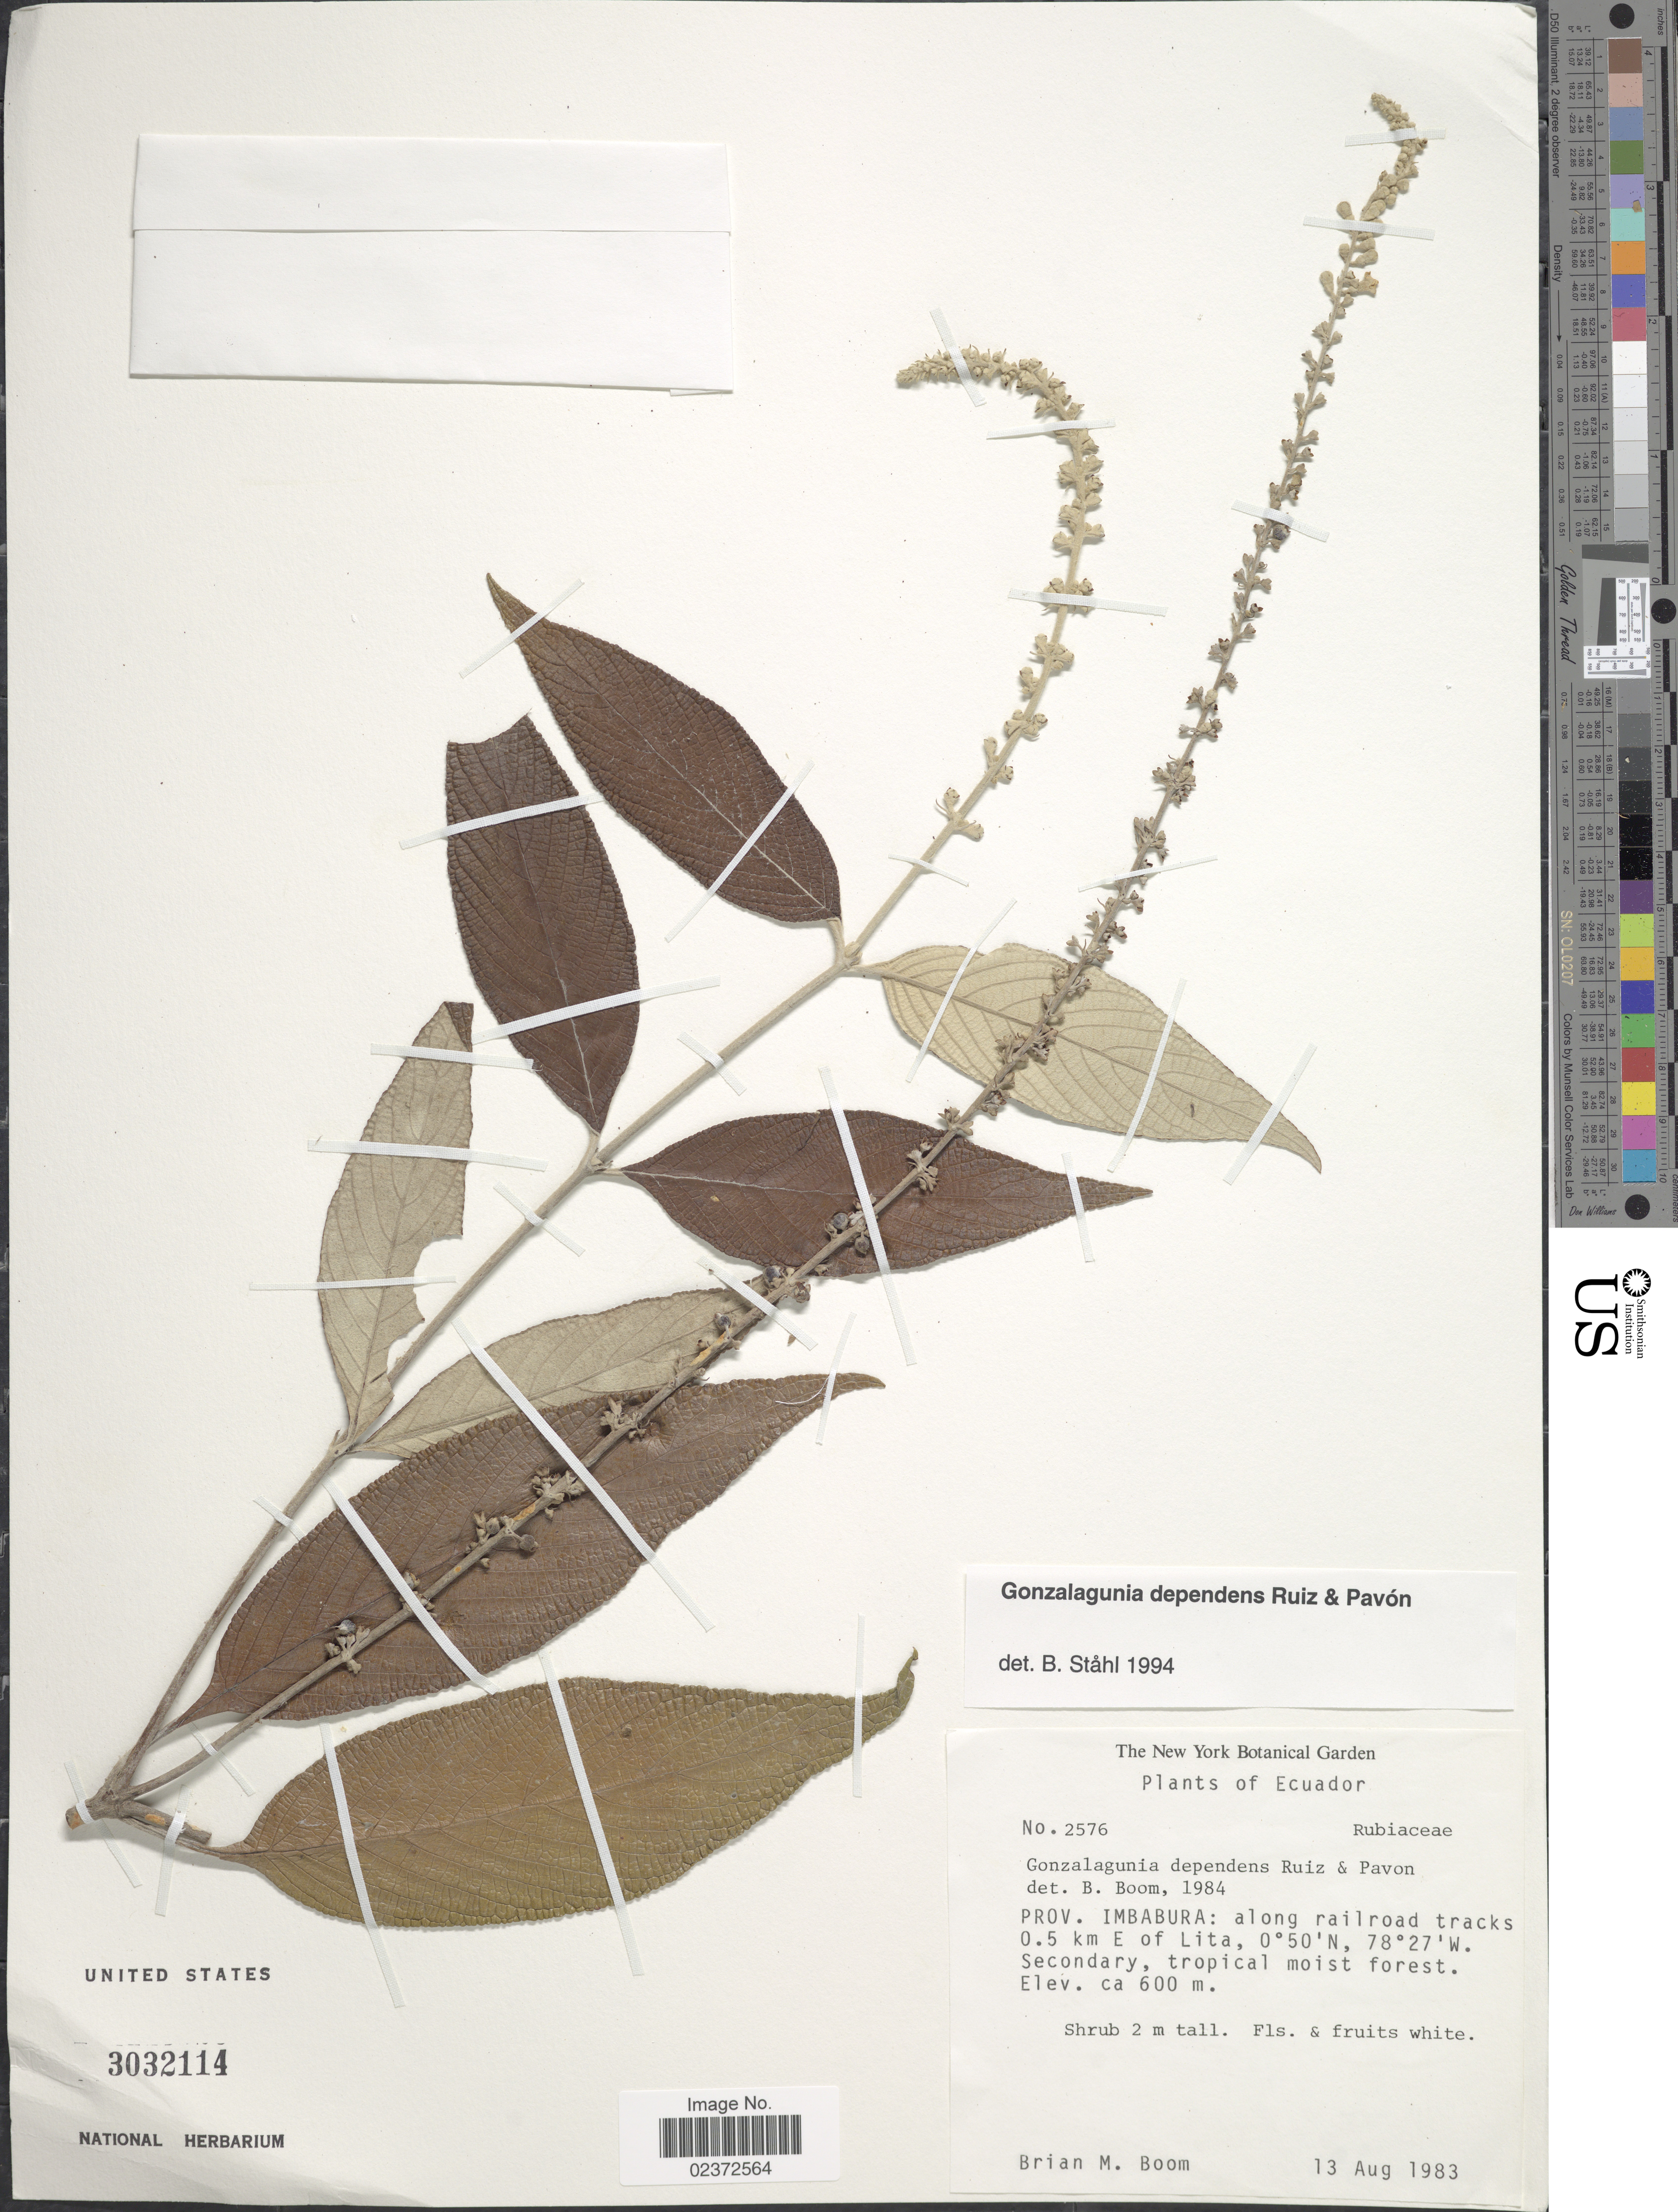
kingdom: Plantae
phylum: Tracheophyta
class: Magnoliopsida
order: Gentianales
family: Rubiaceae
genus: Gonzalagunia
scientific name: Gonzalagunia dependens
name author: Ruiz & Pav.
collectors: B. M. Boom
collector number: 2576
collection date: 1983-08-13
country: Ecuador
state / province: Imbabura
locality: Along railroad tracks 0.5 km E of Lita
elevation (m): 600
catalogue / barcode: US 3032114